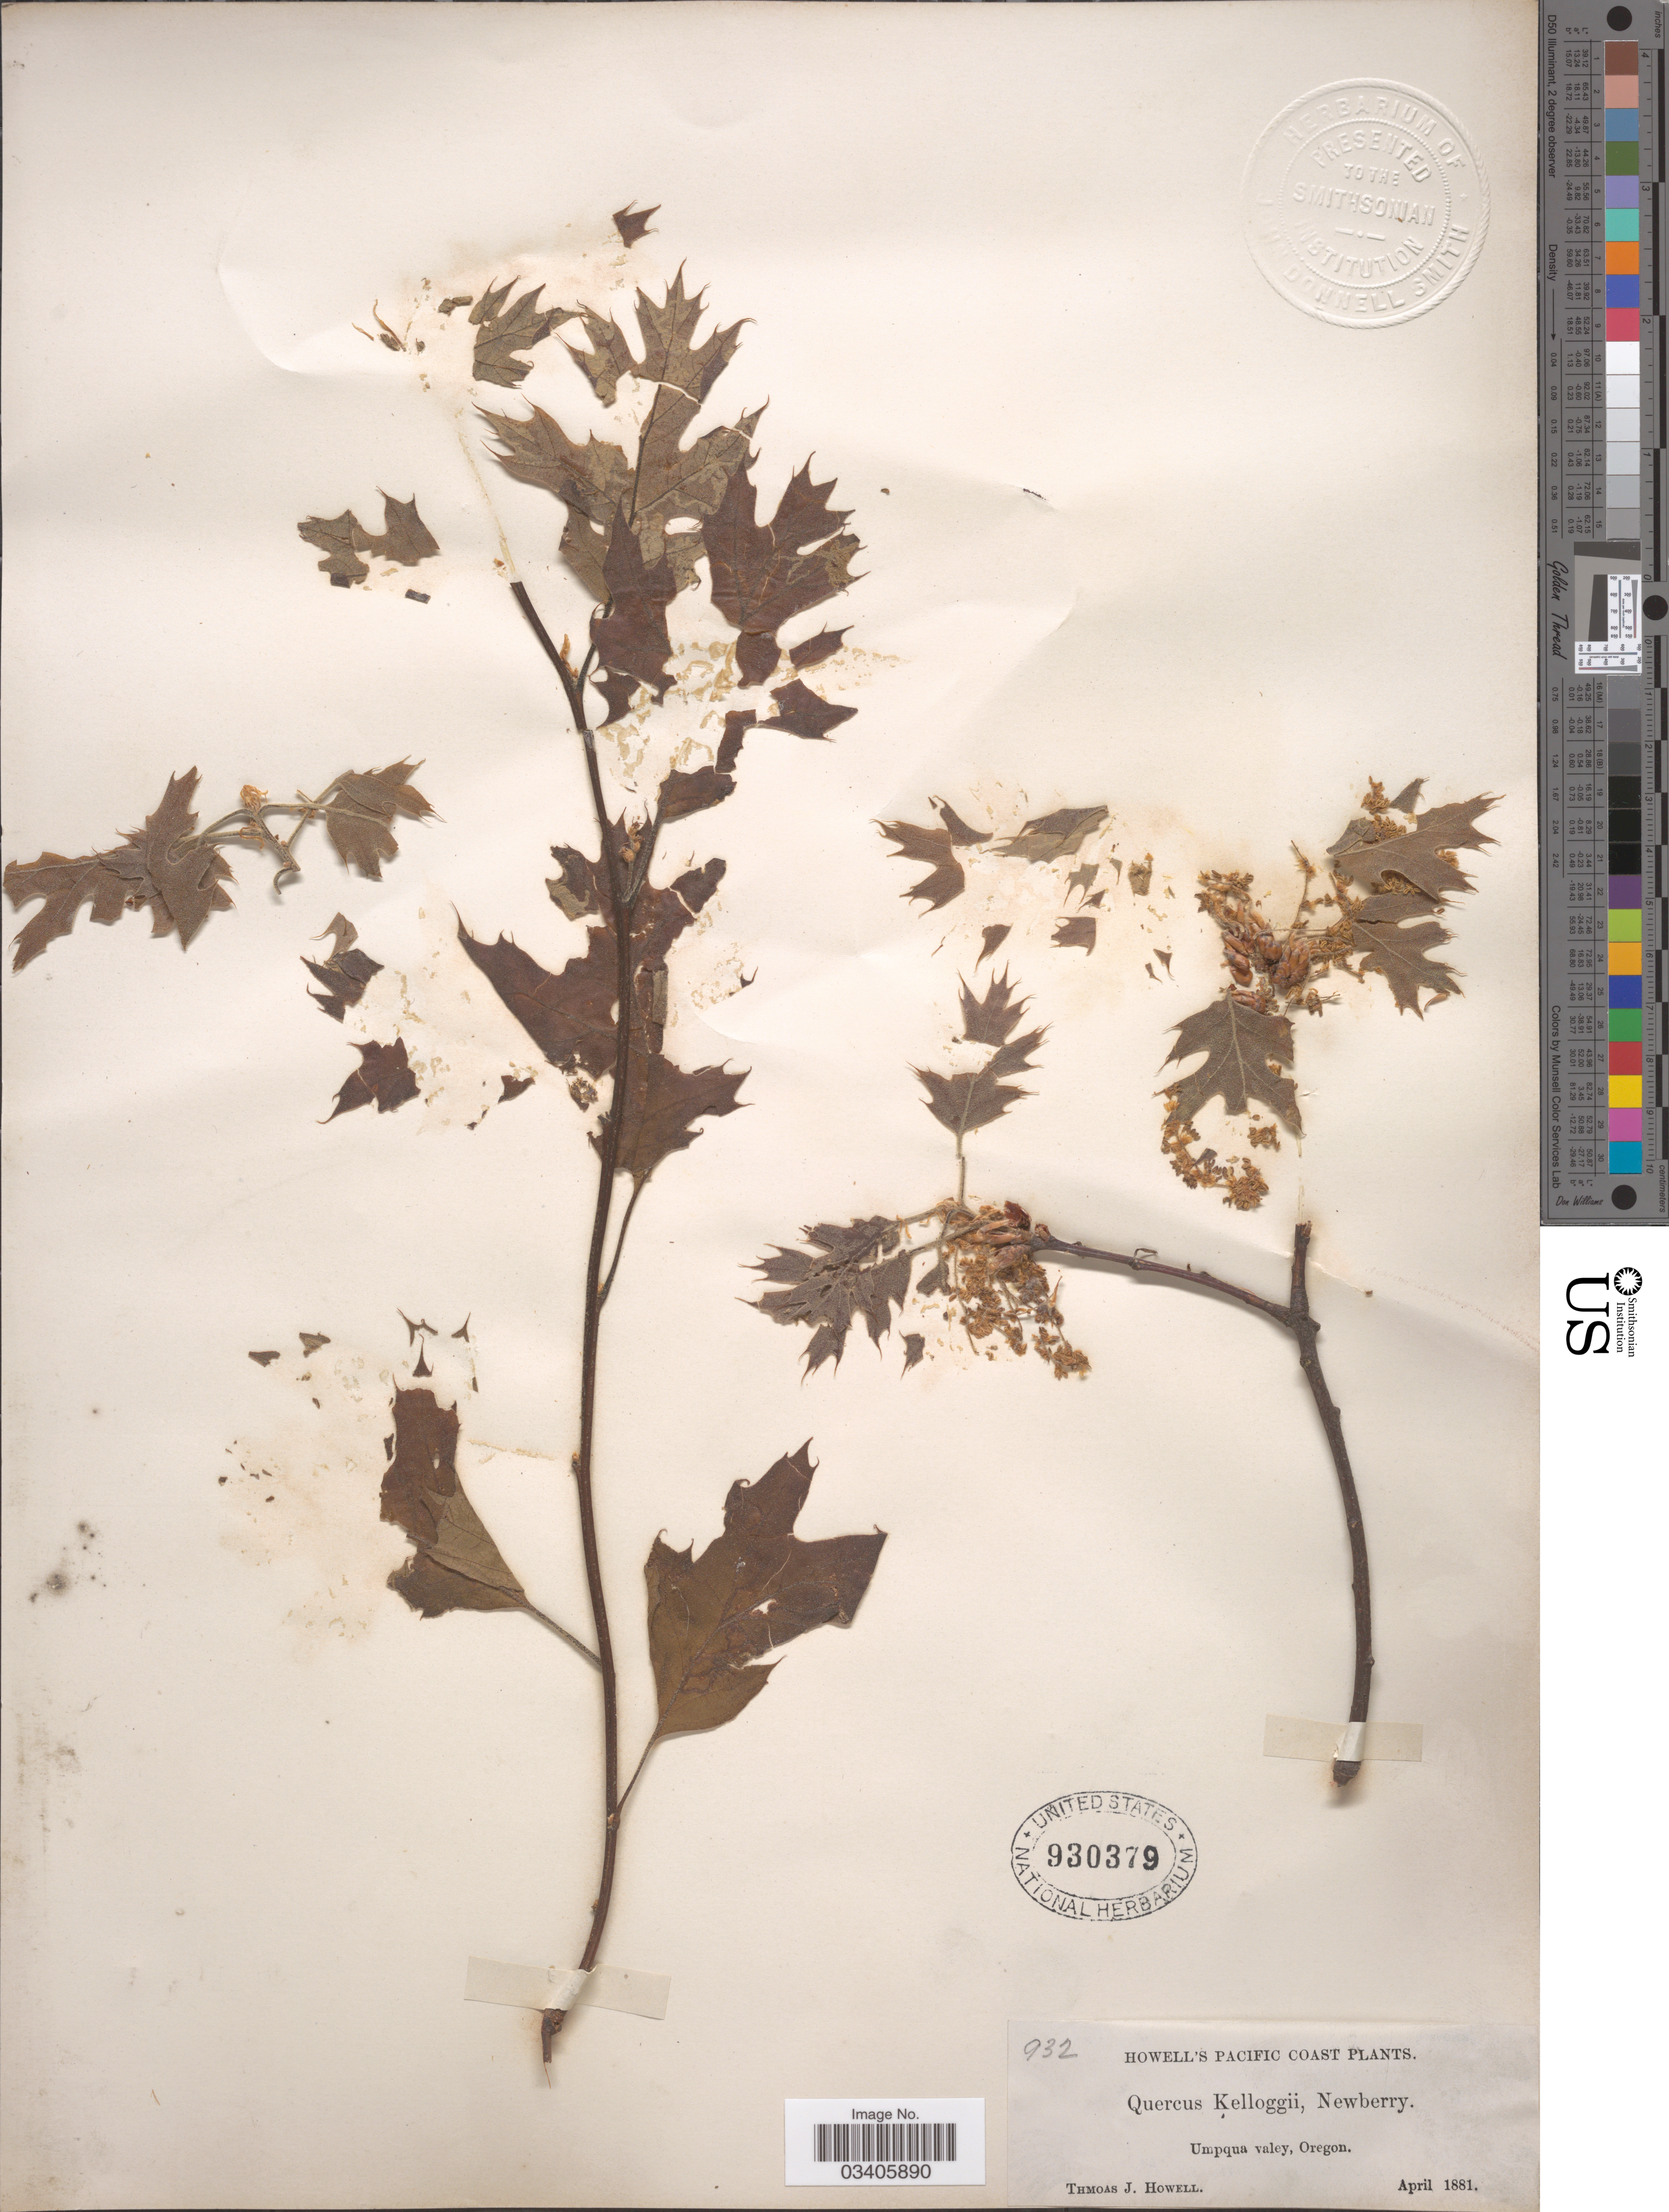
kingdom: Plantae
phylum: Tracheophyta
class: Magnoliopsida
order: Fagales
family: Fagaceae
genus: Quercus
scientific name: Quercus kelloggii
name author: Newb.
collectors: T. J. Howell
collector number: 932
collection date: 1881-04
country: United States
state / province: Oregon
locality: Pacific Coast. Umpqua valey.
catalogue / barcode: US 930379